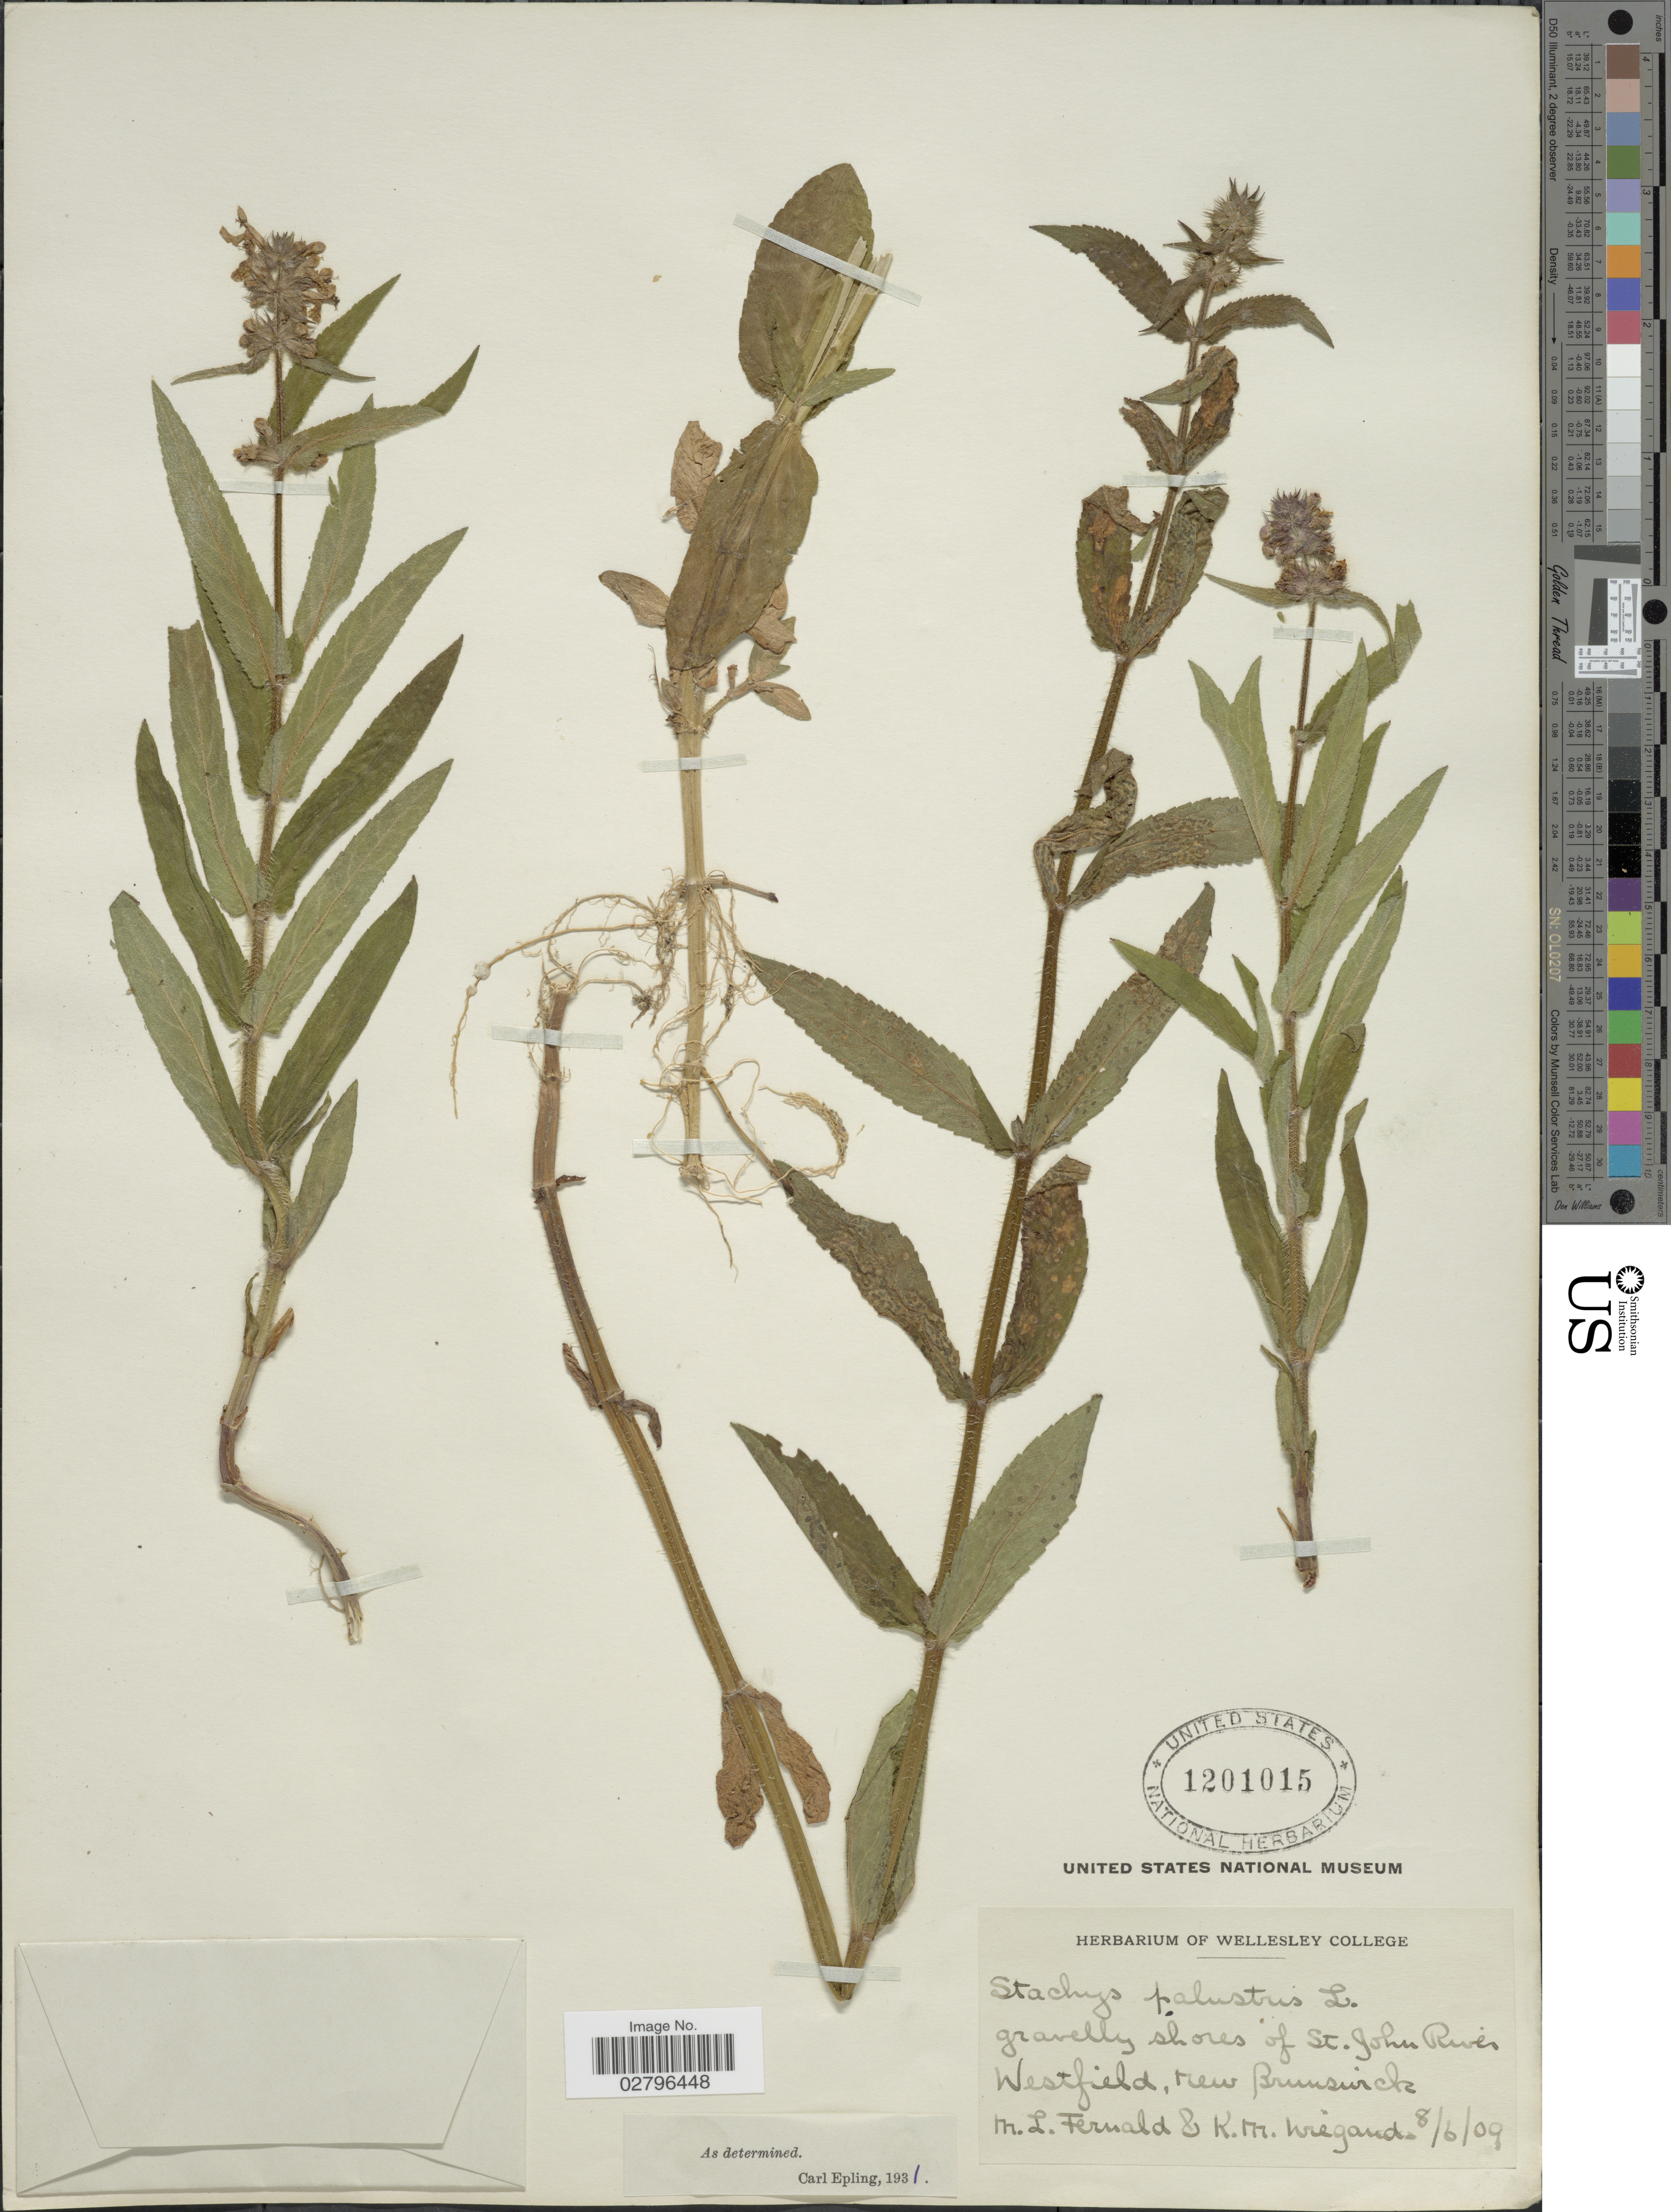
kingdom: Plantae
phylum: Tracheophyta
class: Magnoliopsida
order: Lamiales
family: Lamiaceae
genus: Stachys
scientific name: Stachys palustris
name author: L.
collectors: M. L. Fernald & K. M. Wiegand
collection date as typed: Transcribed d/m/y: 6/8/9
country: Canada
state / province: New Brunswick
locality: Gravelly shores of St. John River. Westfield.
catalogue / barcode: US 1201015